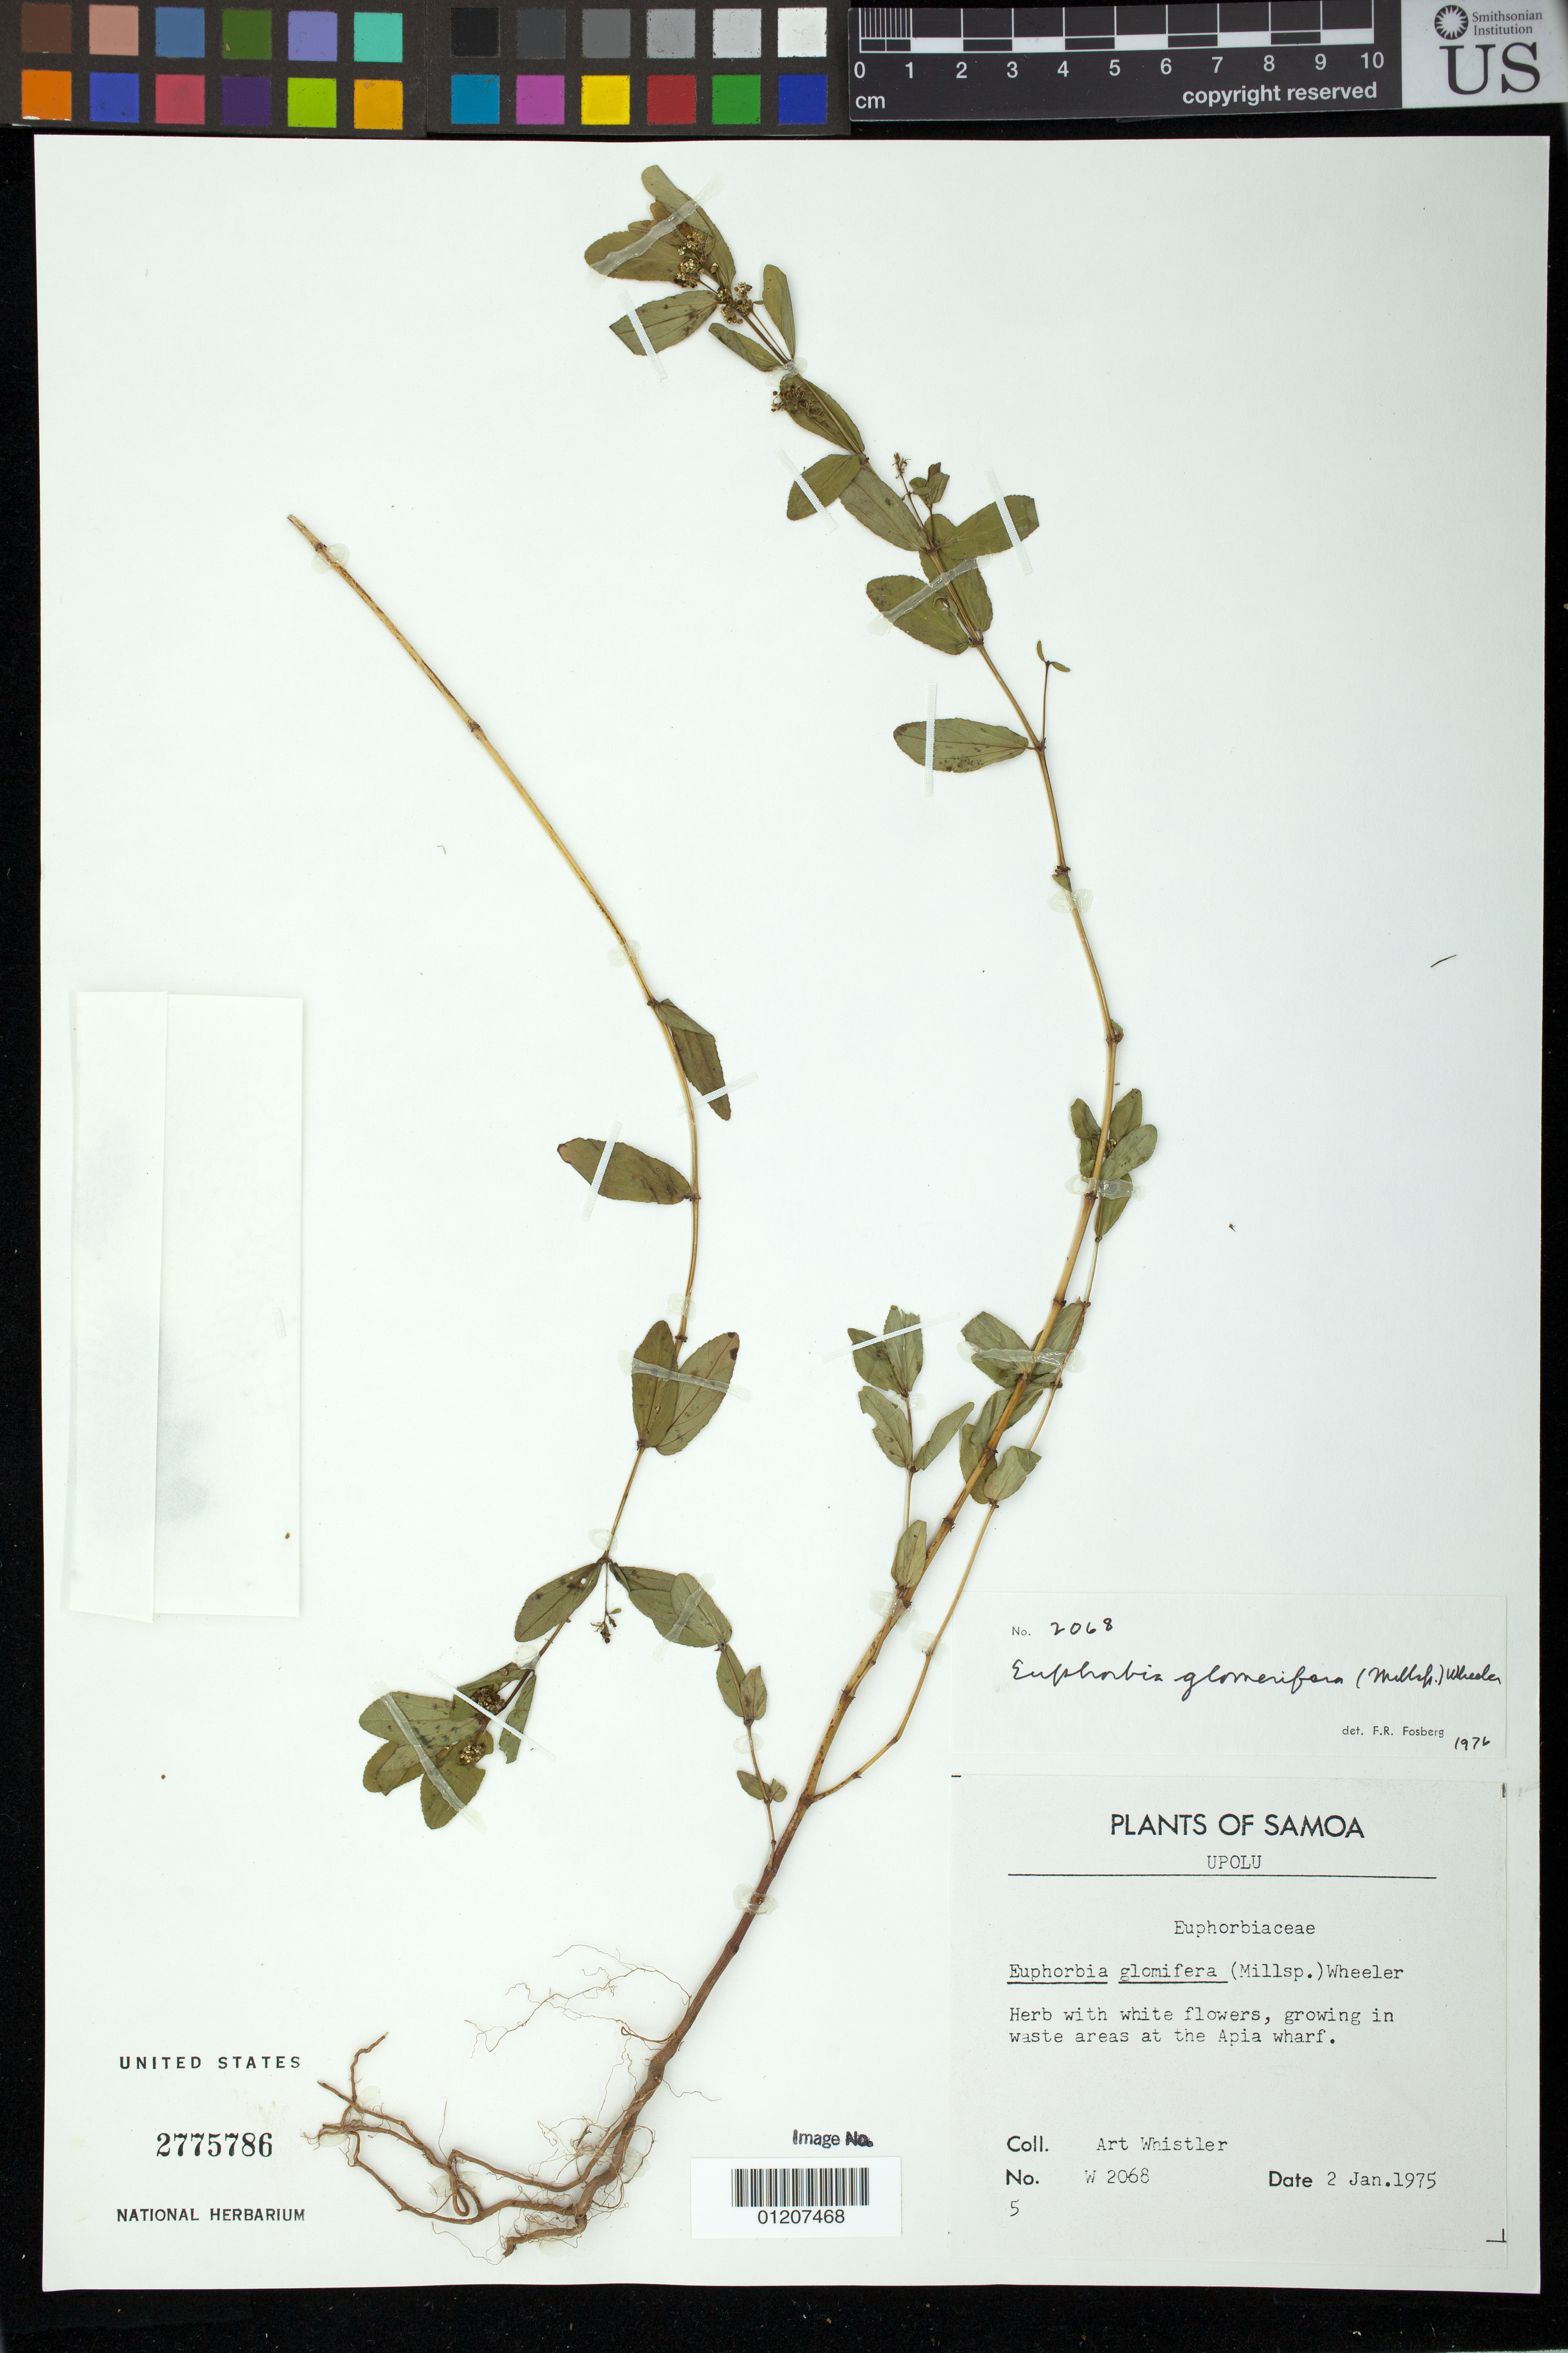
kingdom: Plantae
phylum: Tracheophyta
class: Magnoliopsida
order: Malpighiales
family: Euphorbiaceae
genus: Euphorbia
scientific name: Euphorbia hypericifolia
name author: L.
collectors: A. Whistler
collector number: W 2068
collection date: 1975-01-02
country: Samoa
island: Upolu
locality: The Apia Wharf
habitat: Waste areas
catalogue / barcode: US 2775786